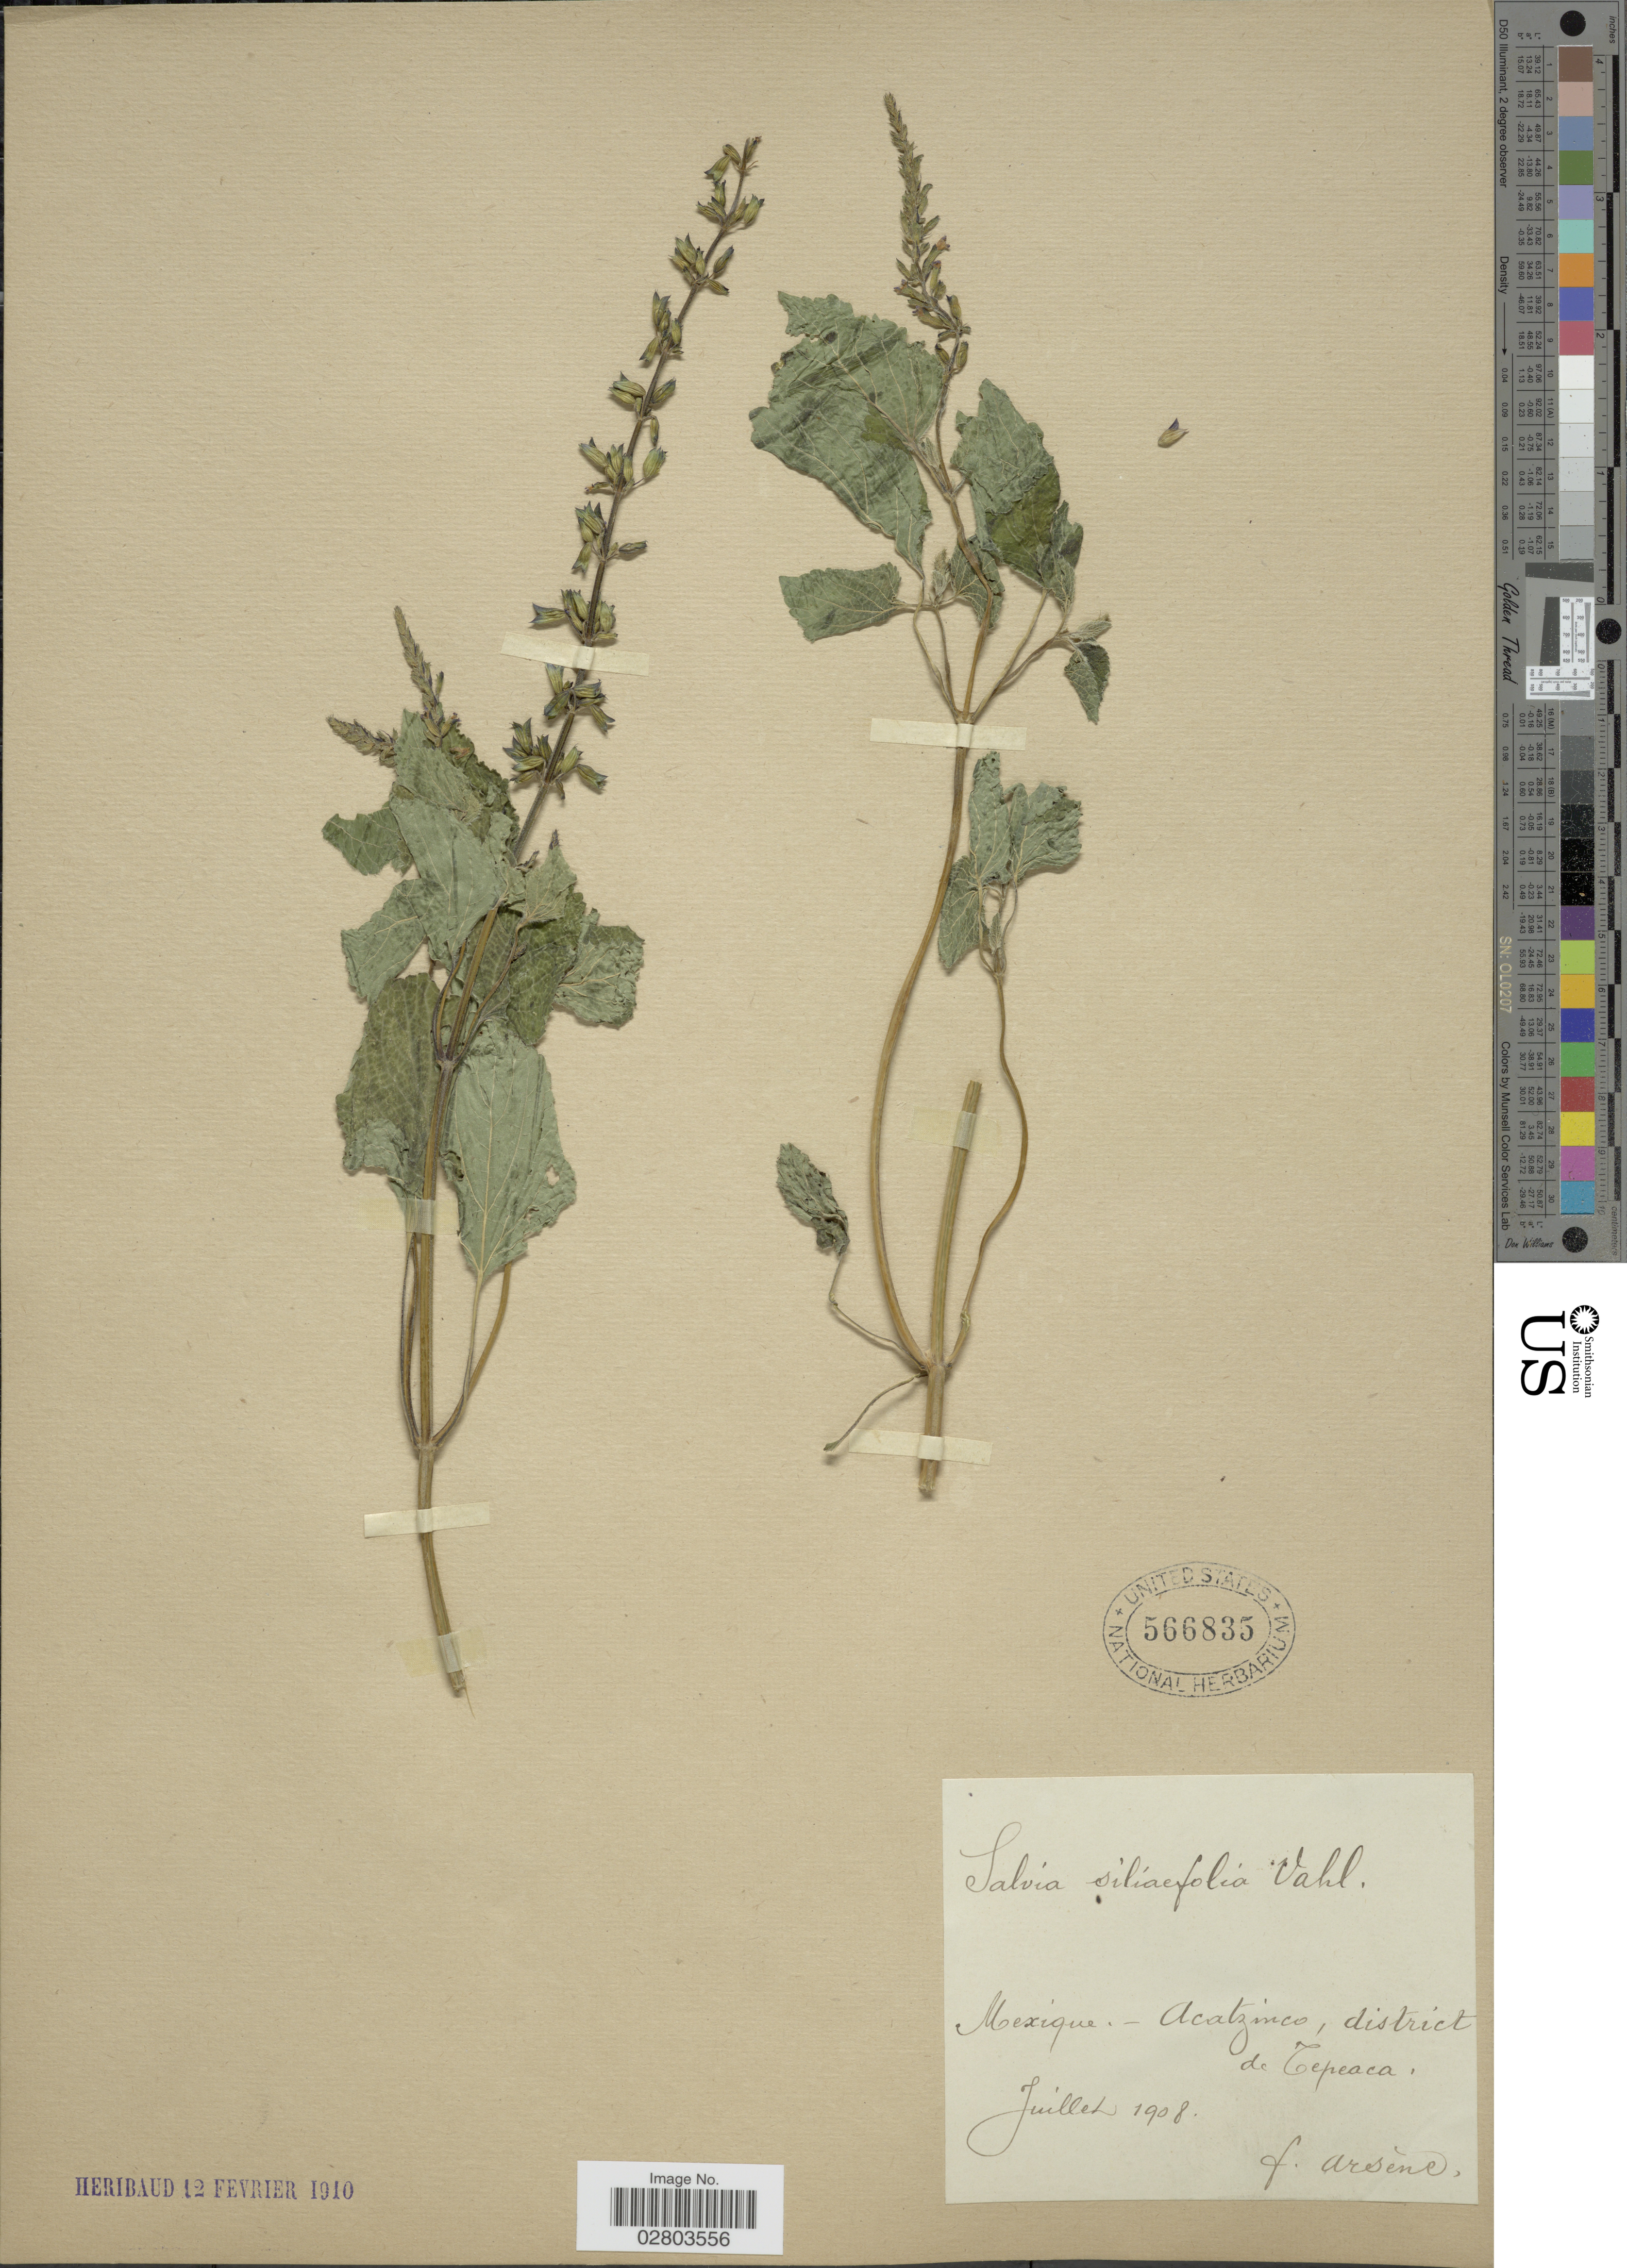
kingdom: Plantae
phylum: Tracheophyta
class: Magnoliopsida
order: Lamiales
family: Lamiaceae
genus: Salvia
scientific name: Salvia tiliifolia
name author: Vahl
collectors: F. Arsène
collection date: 1908-07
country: Mexico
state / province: Puebla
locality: Acatzinco, district de Tepeaca.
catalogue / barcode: US 566835